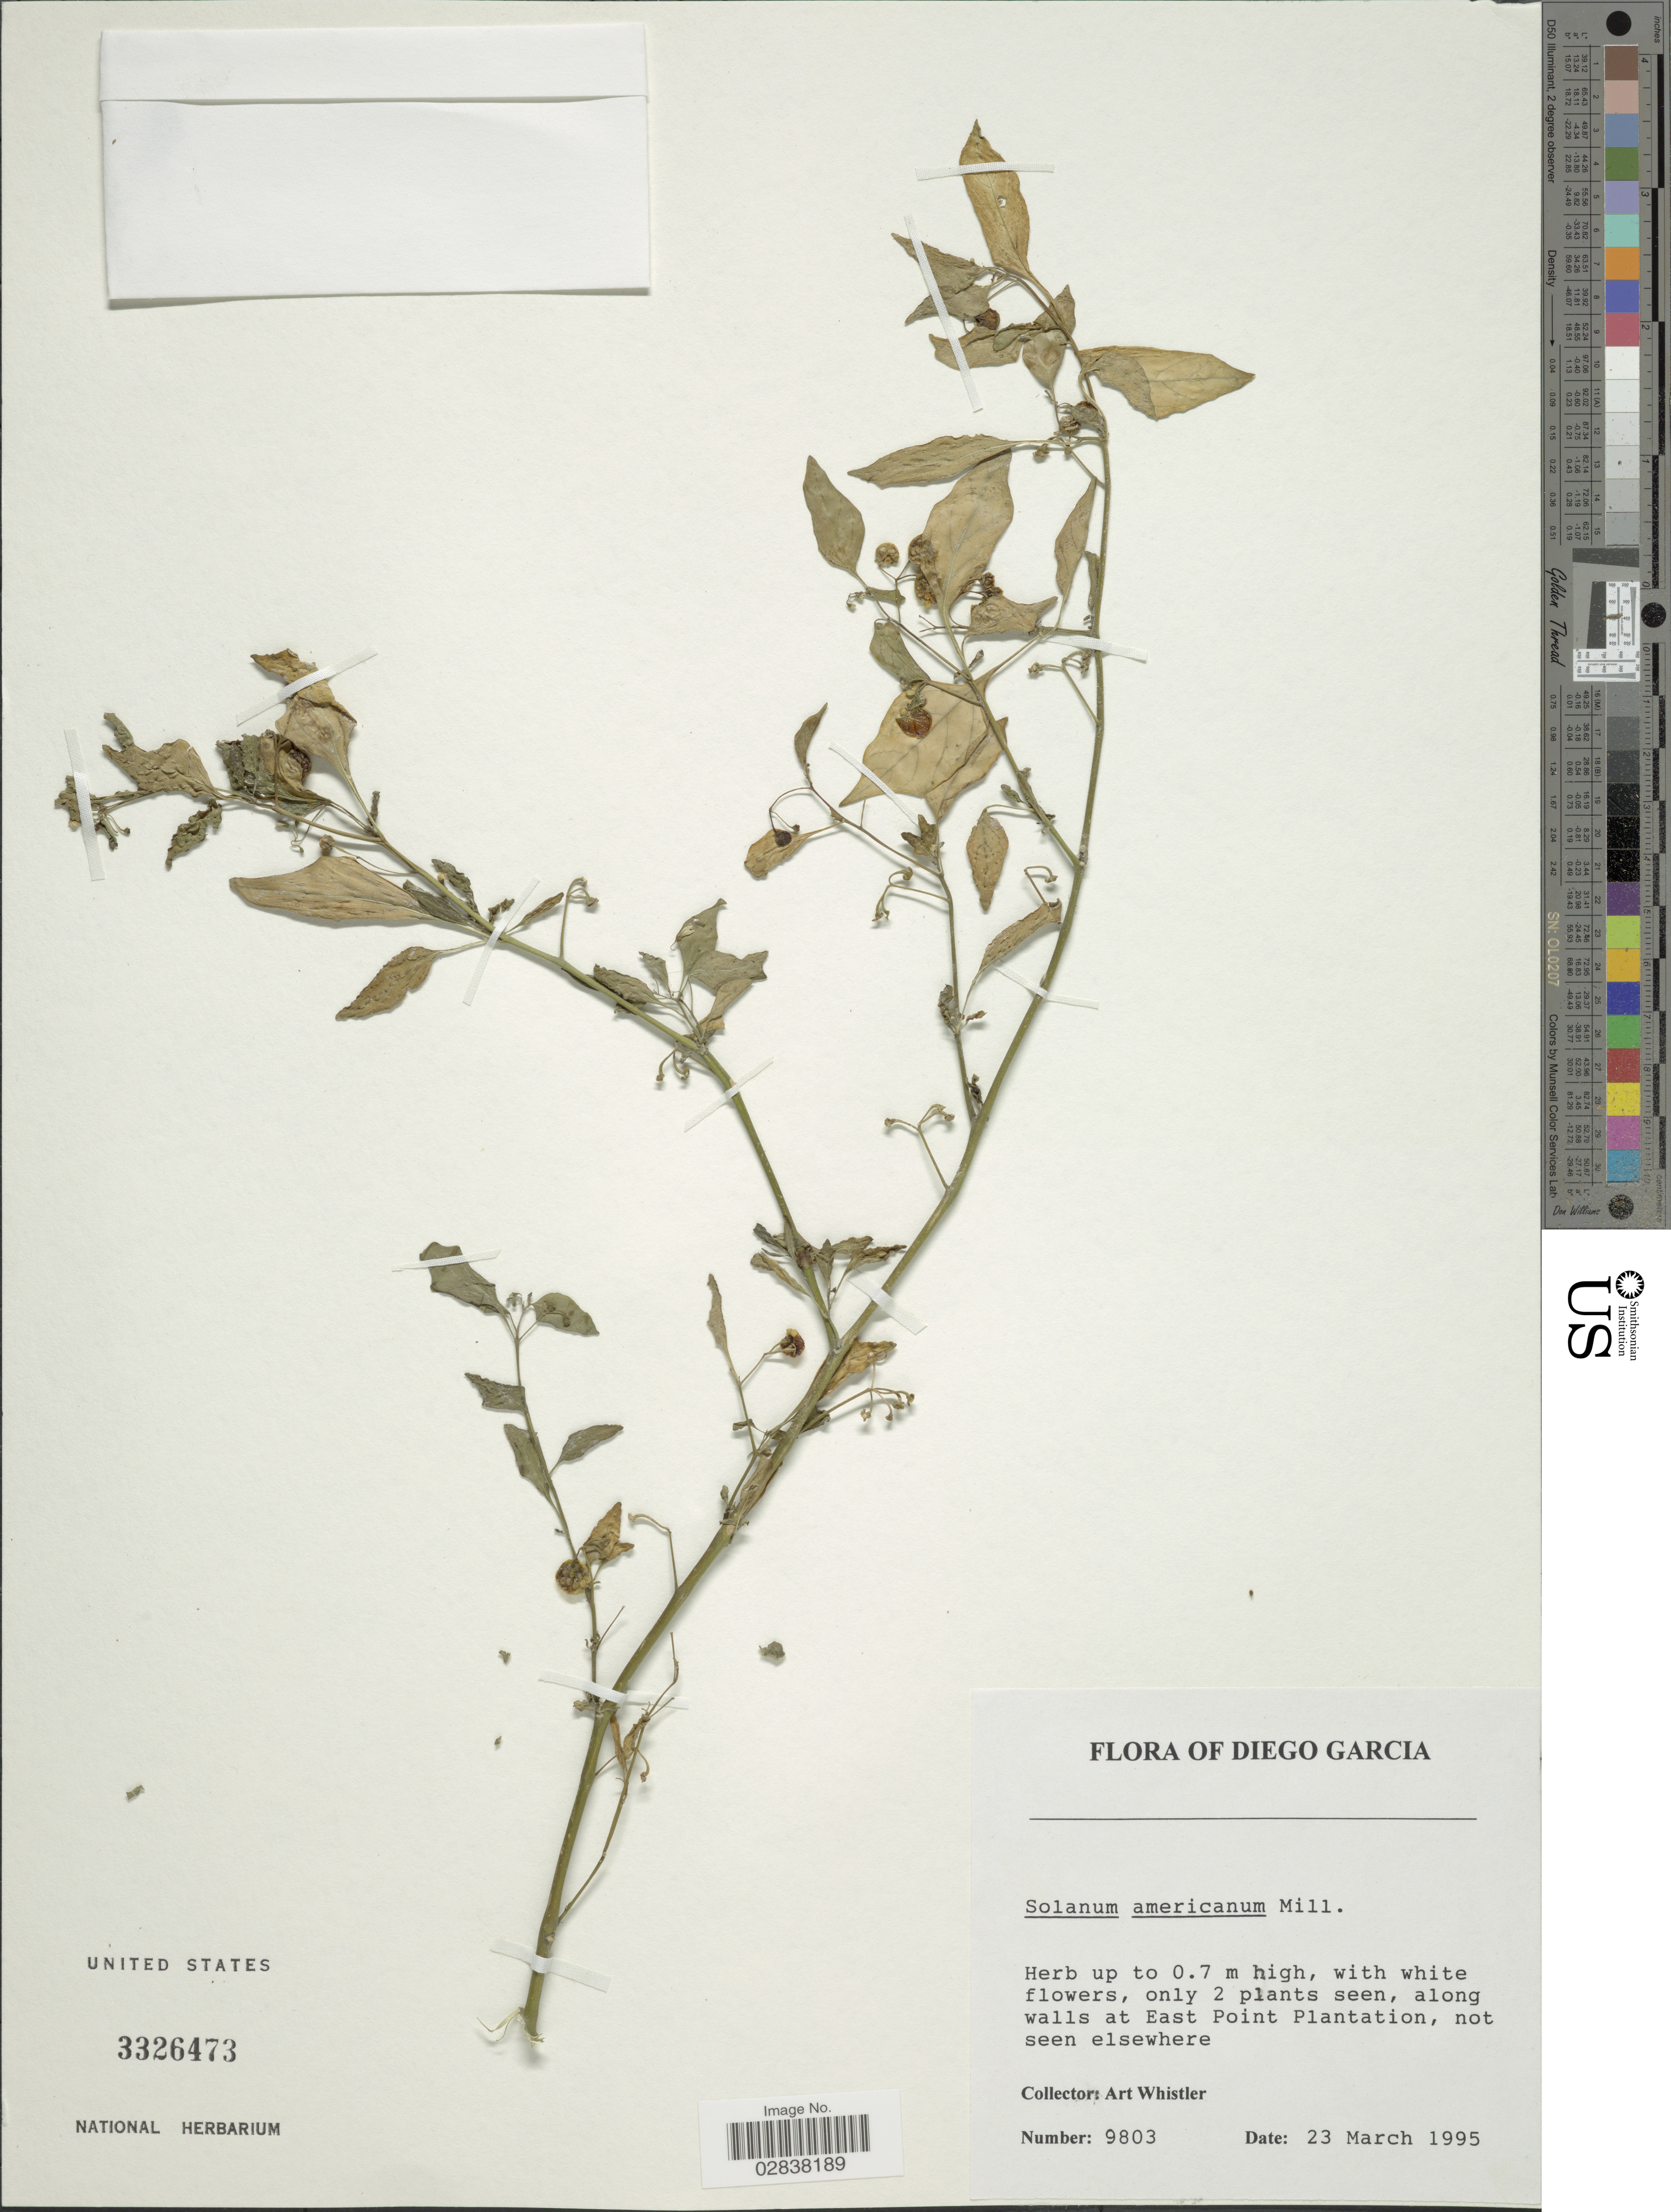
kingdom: Plantae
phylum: Tracheophyta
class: Magnoliopsida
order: Solanales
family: Solanaceae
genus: Solanum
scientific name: Solanum americanum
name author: Mill.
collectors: A. Whistler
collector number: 9803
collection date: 1995-03-23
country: British Indian Ocean Territory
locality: Diego Garcia, along walls at East Point Plantation, not seen elsewhere.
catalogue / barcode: US 3326473